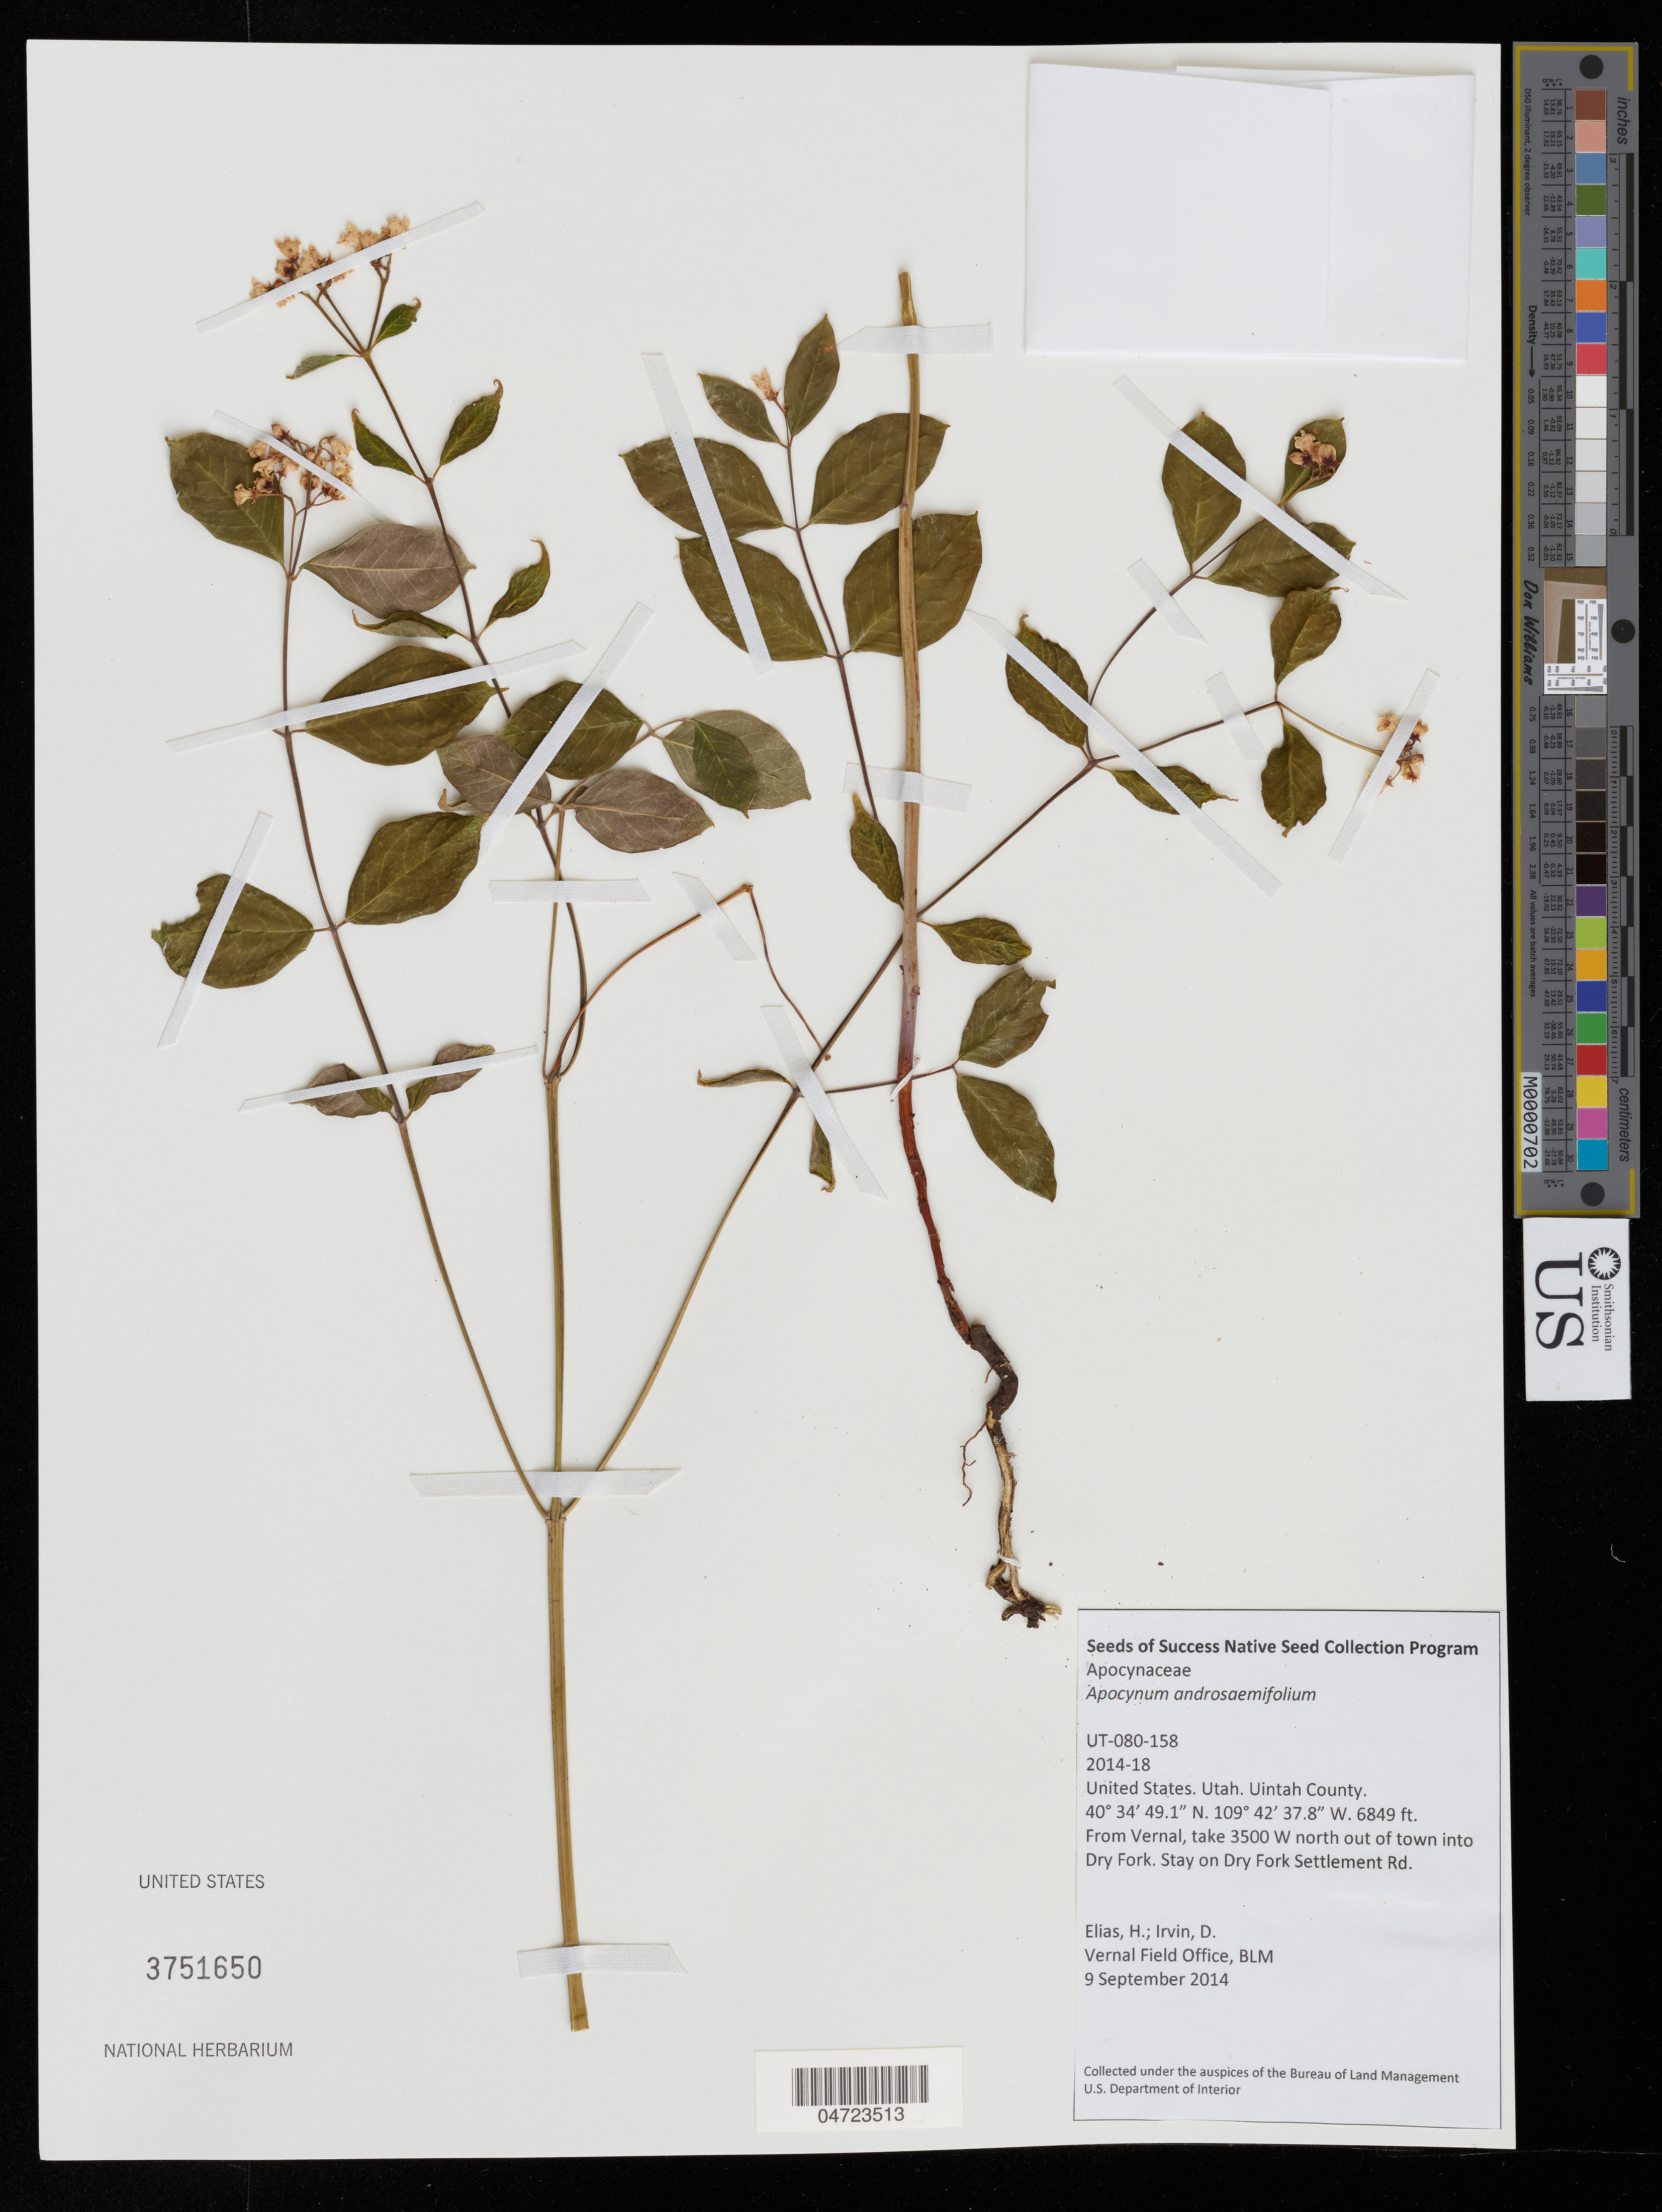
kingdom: Plantae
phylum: Tracheophyta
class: Magnoliopsida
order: Gentianales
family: Apocynaceae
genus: Apocynum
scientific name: Apocynum androsaemifolium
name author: L.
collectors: H. Elias & D. Irvin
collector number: UT-080-158/2014-18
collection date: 2014-09-09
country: United States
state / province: Utah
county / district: Uintah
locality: Uintah County. From Vernal, take 3500 W north out of town into Dry Fork. Stay on Dry Fork Settlement Rd.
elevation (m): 2088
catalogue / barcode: US 3751650